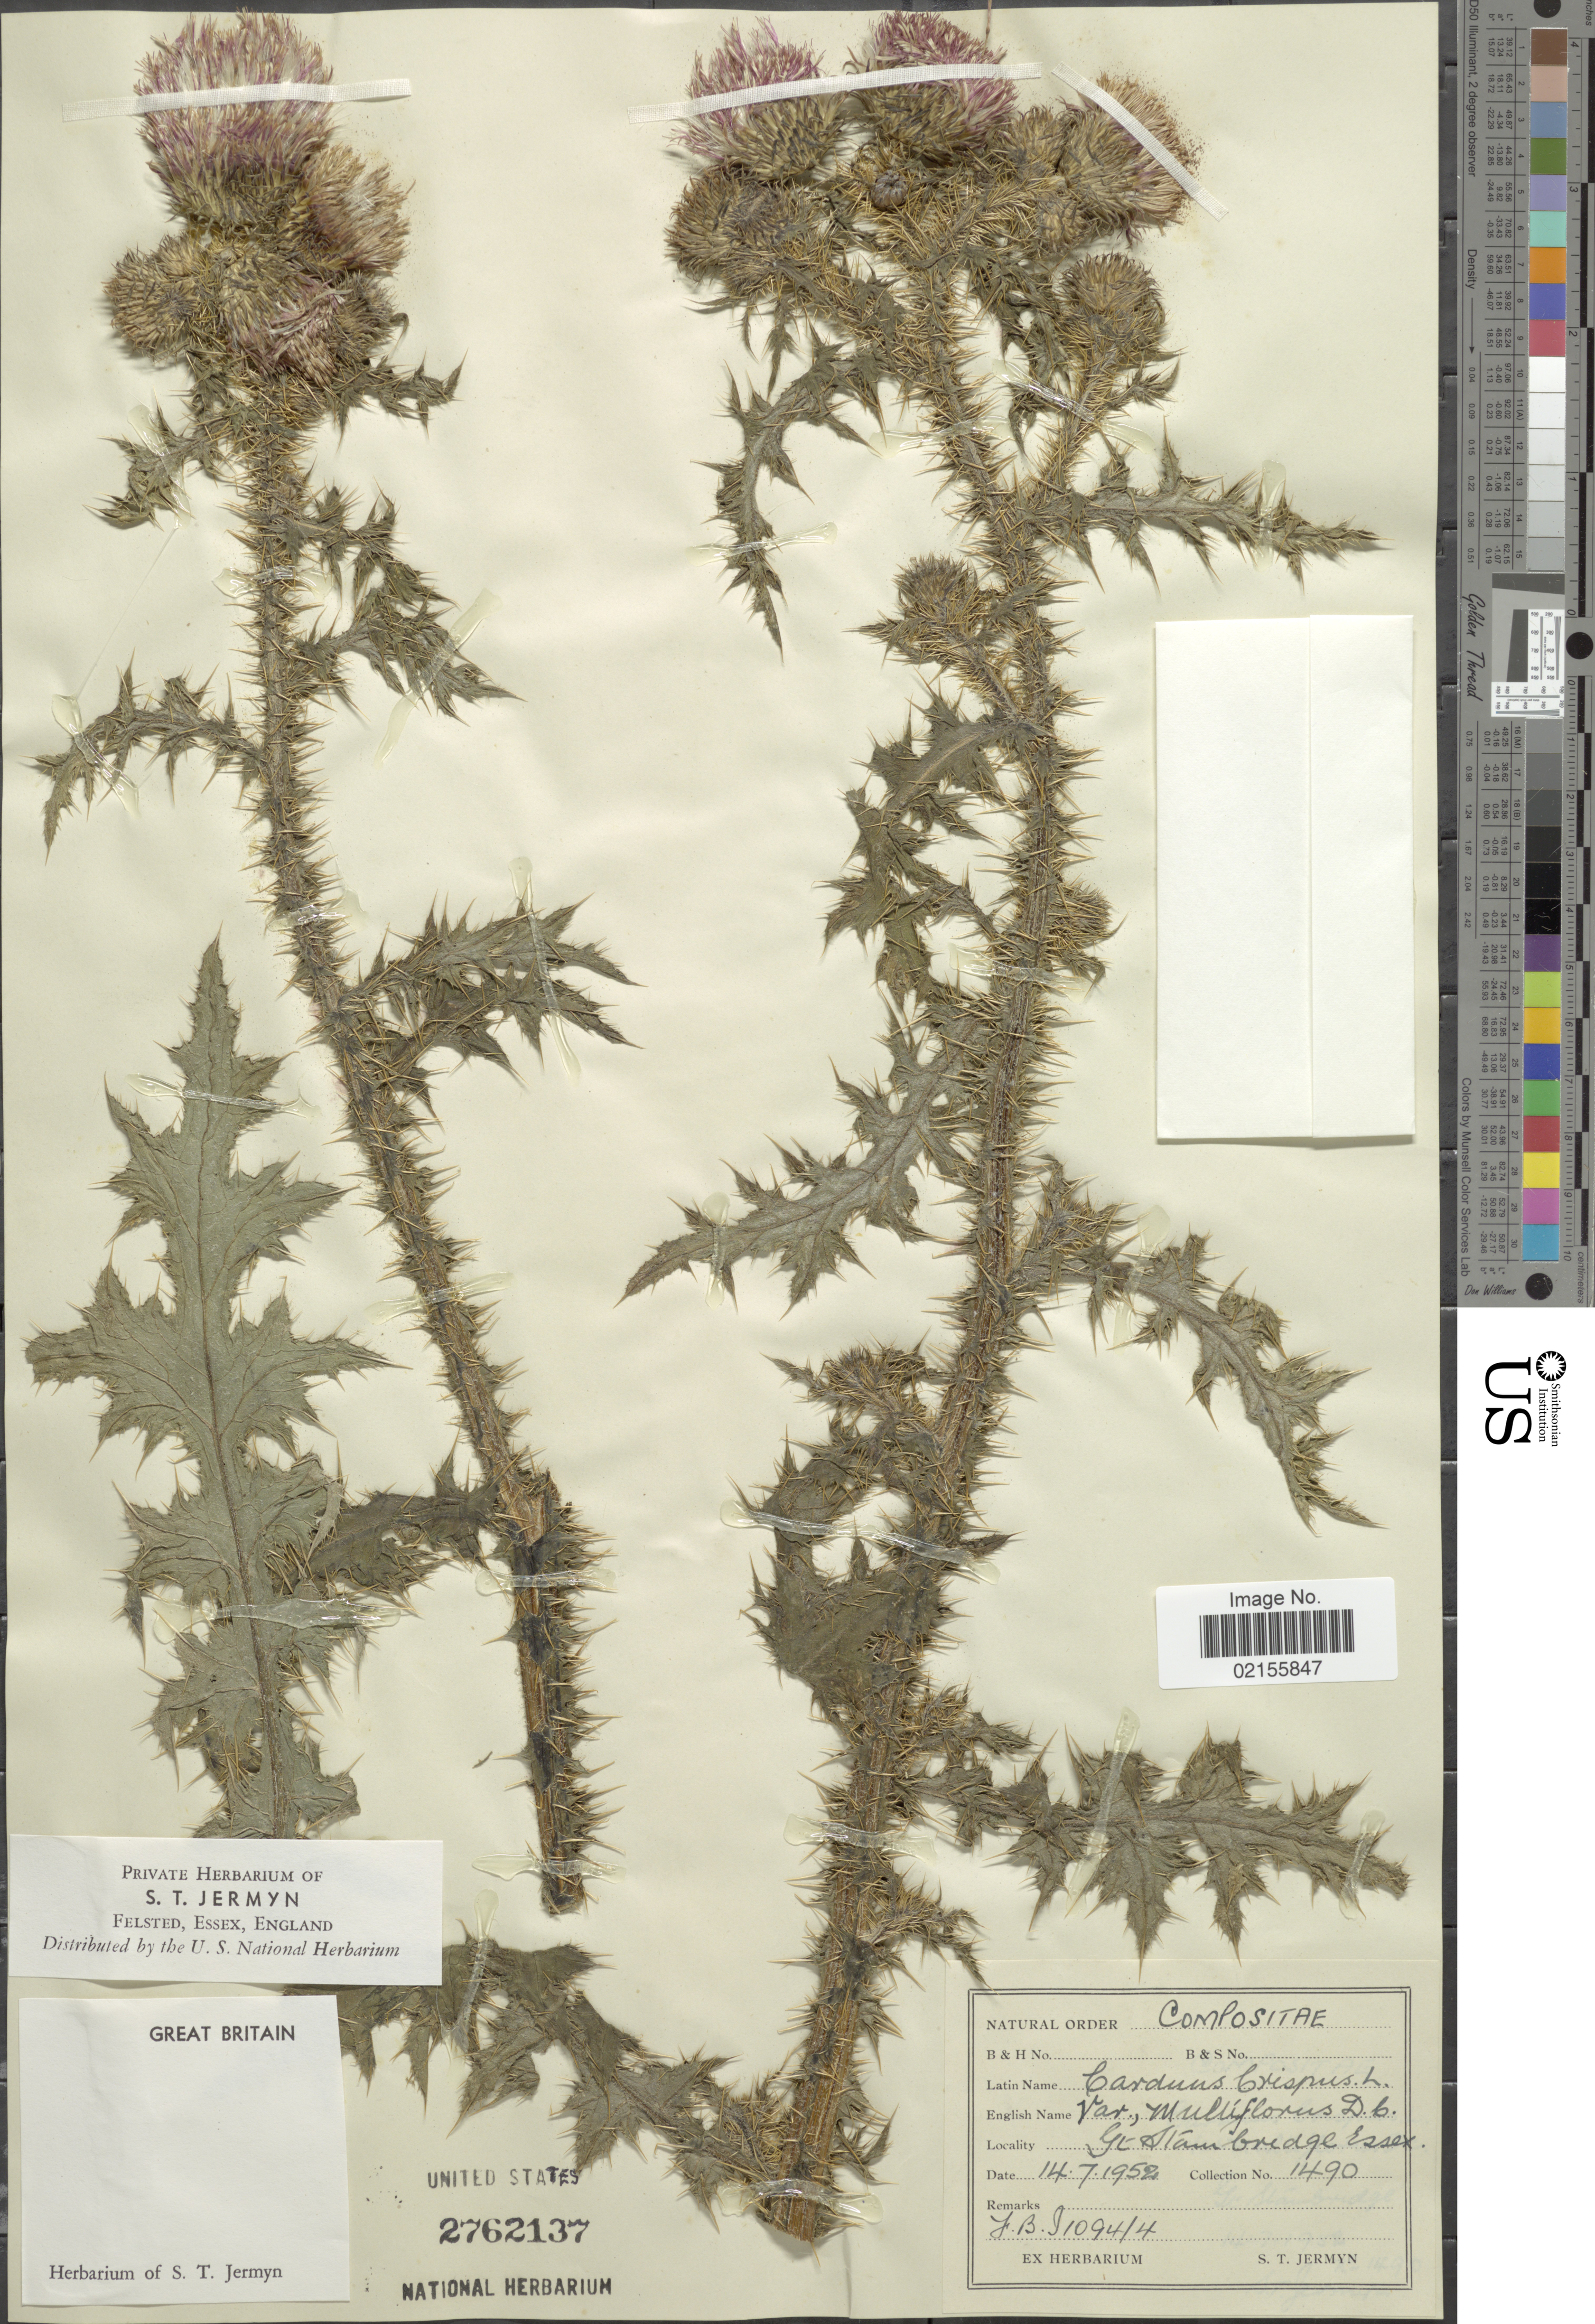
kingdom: Plantae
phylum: Tracheophyta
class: Magnoliopsida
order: Asterales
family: Asteraceae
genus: Carduus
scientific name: Carduus crispus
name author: L.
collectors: S. Jermyn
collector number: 1490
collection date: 1952-07-14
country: United Kingdom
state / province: England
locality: Gt. Hambridge, Essex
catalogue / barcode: US 2762137